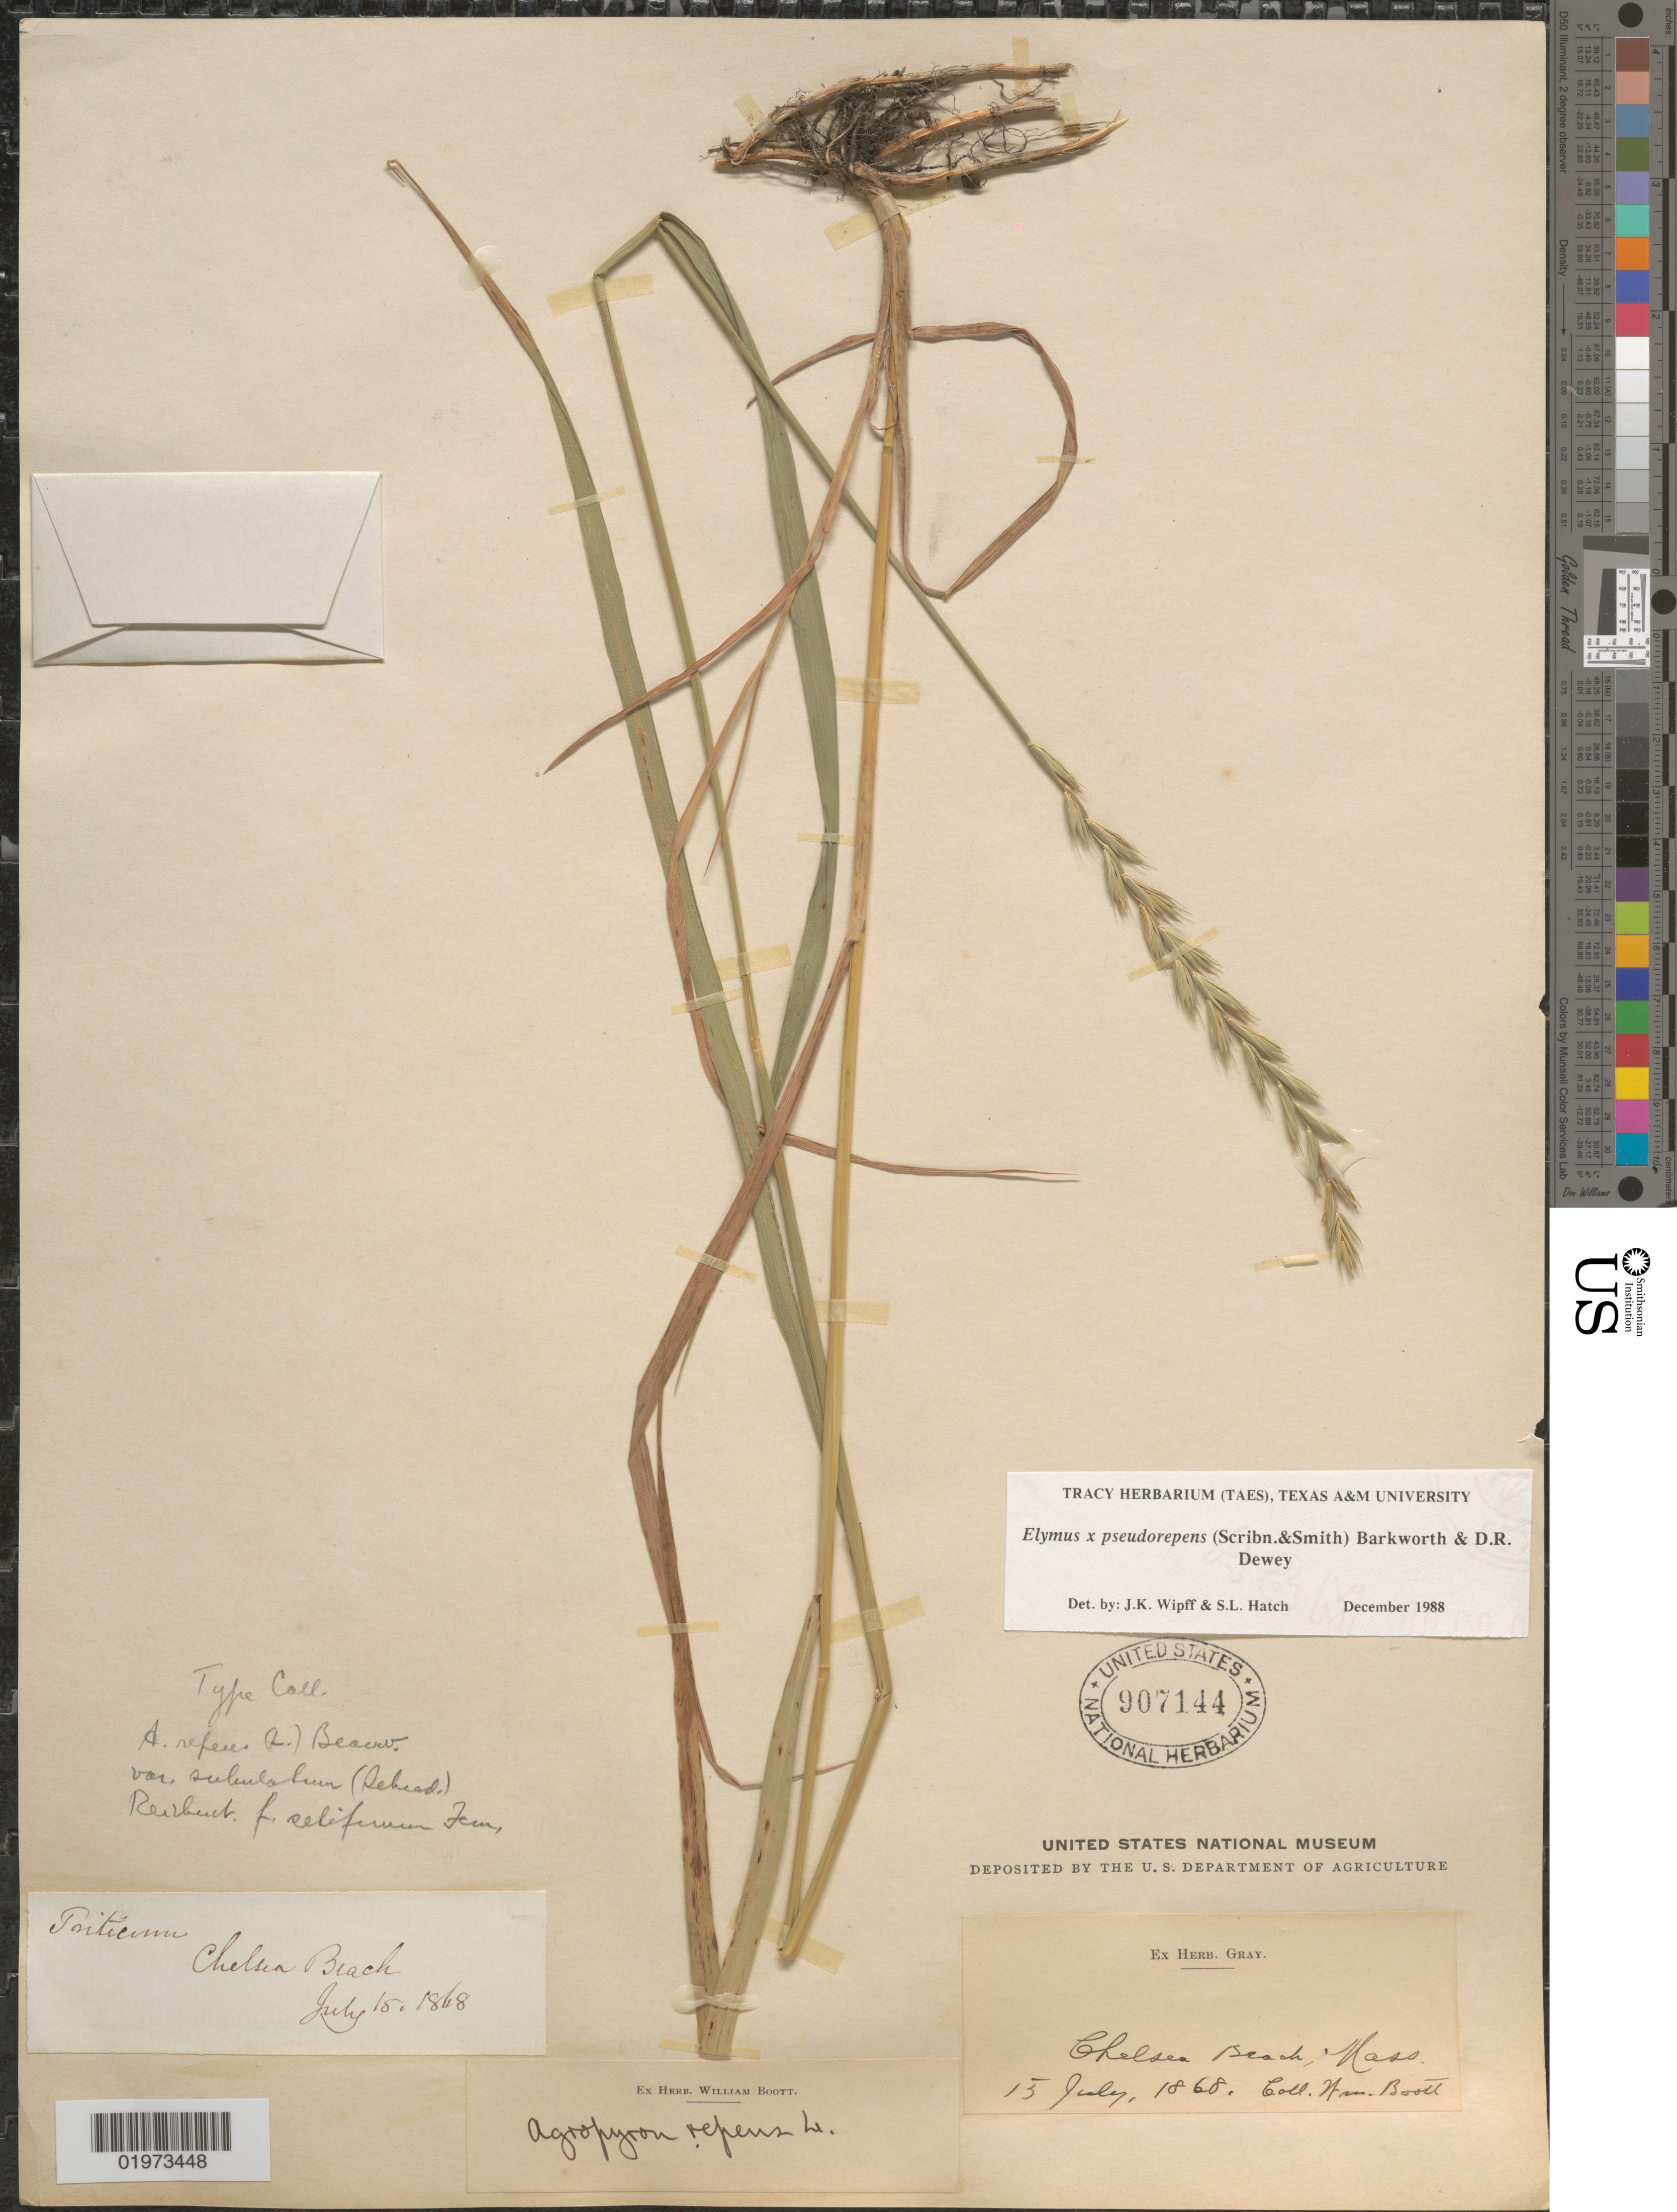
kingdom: Plantae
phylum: Tracheophyta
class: Liliopsida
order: Poales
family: Poaceae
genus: Elymus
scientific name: Elymus x pseudorepens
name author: (Scribn. & J.G. Sm.) Barkworth & Dewey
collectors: W. Boott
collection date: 1868-07-15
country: United States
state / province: Massachusetts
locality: Chelsea Beach.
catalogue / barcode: US 907144